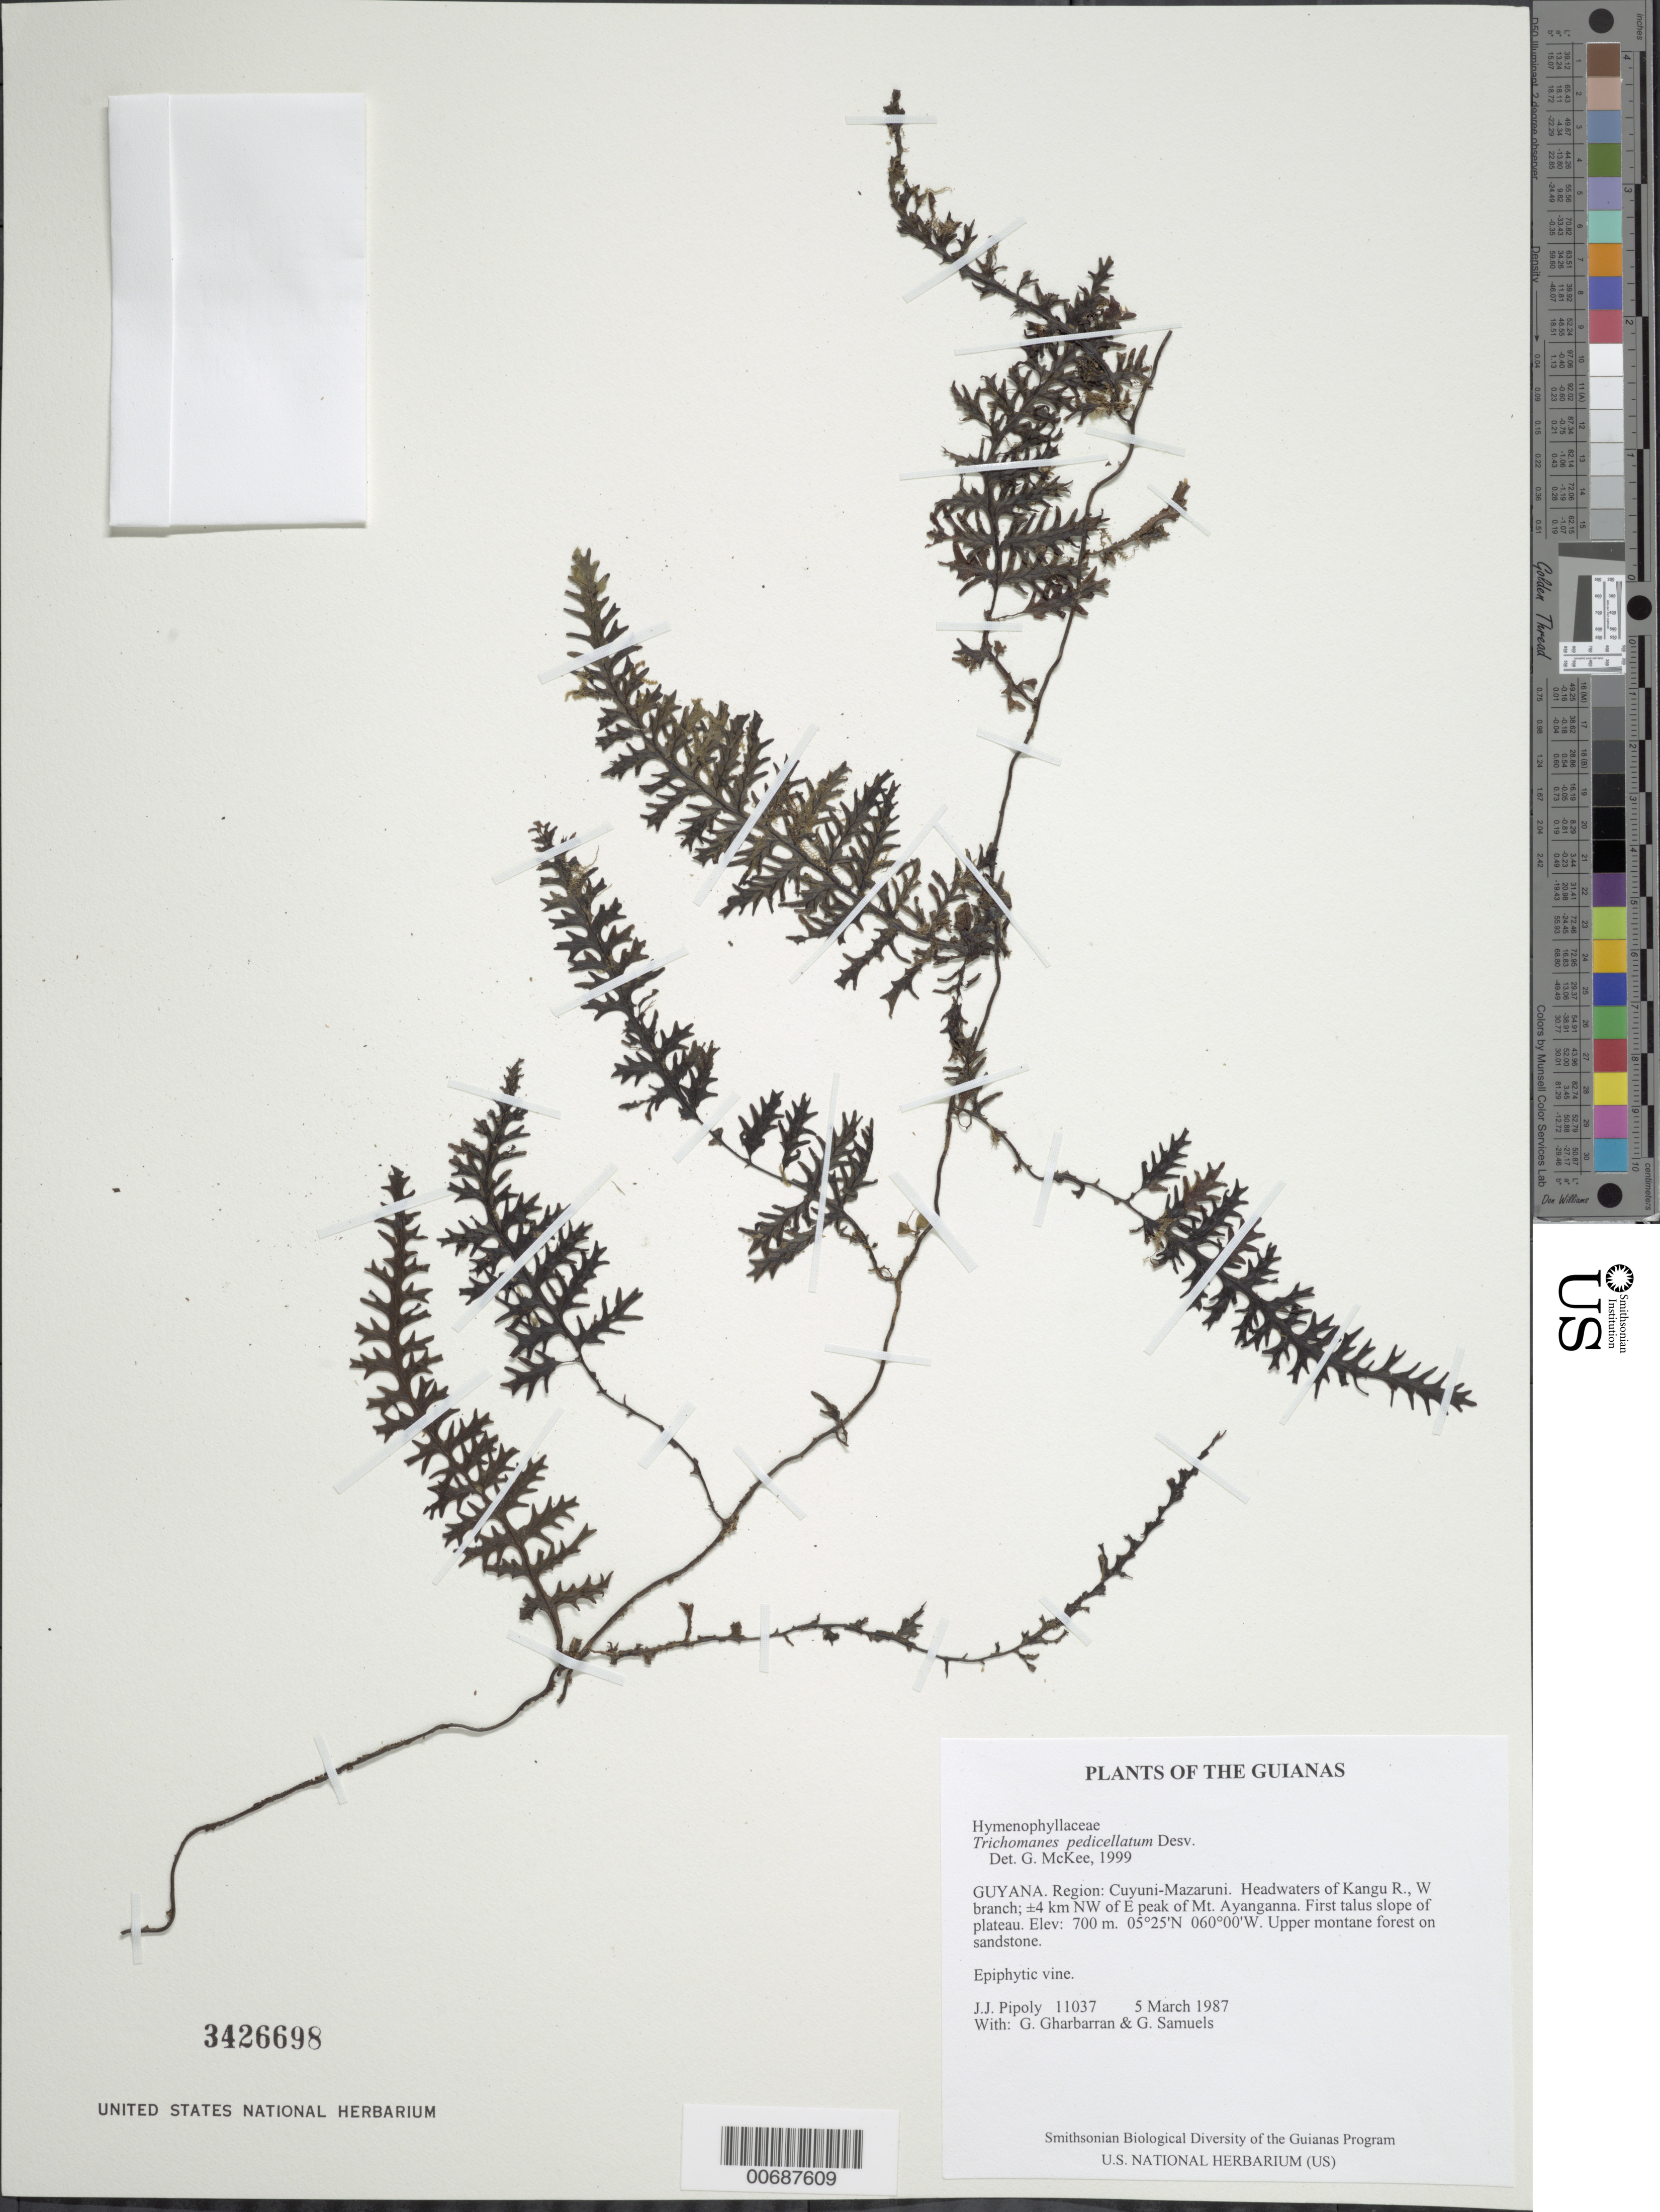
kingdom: Plantae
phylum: Tracheophyta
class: Polypodiopsida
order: Hymenophyllales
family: Hymenophyllaceae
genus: Trichomanes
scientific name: Trichomanes pedicellatum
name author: Desv.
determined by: McKee, G. S., (US), NMNH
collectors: J. J. Pipoly, G. Gharbarran & G. Samuels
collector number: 11037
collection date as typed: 5 March 1987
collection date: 1987-03-05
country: Guyana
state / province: Cuyuni-Mazaruni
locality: Headwaters of Kangu R., W branch; ±4 km NW of E peak of Mt. Ayanganna. First talus slope of plateau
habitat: Upper montane forest on sandstone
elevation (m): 700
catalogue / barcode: US 3426698